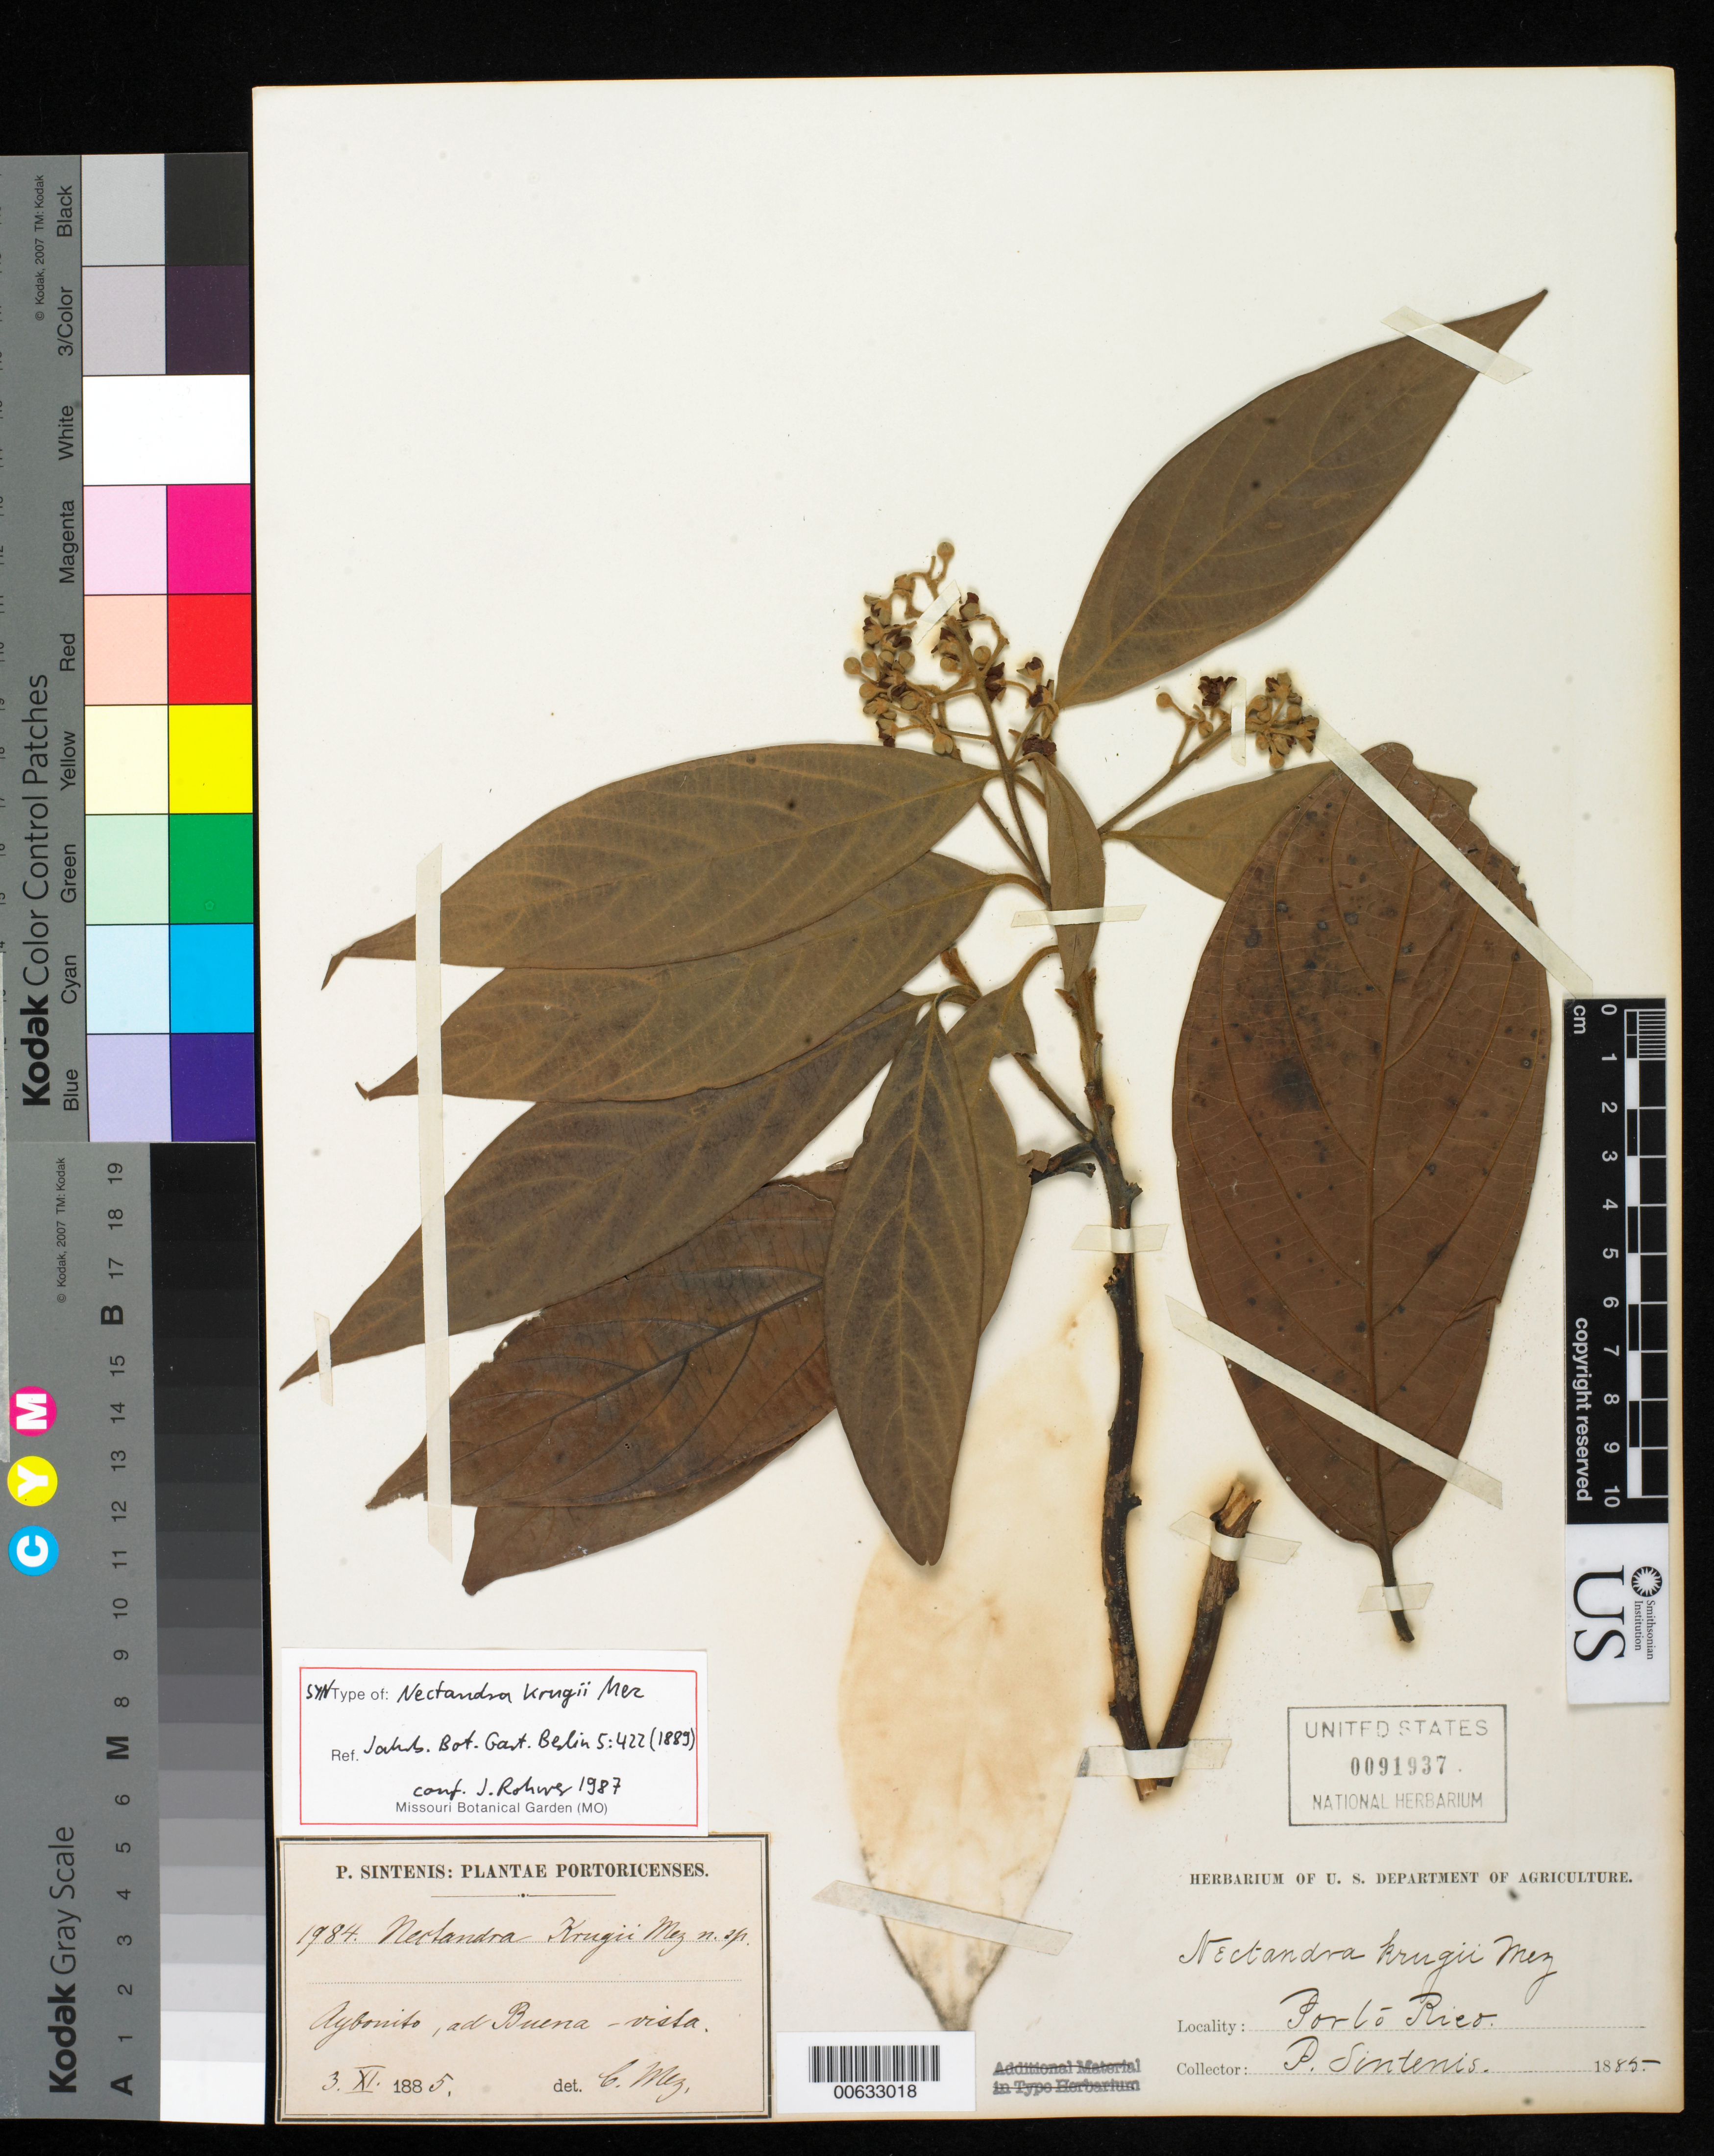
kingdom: Plantae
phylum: Tracheophyta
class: Magnoliopsida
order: Laurales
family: Lauraceae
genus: Nectandra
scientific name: Nectandra krugii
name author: Mez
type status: Isosyntype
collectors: P. Sintenis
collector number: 1984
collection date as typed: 03 Nov 1885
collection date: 1885-11-03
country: Puerto Rico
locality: Aybonito, ad Buena-vista.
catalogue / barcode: US 91937